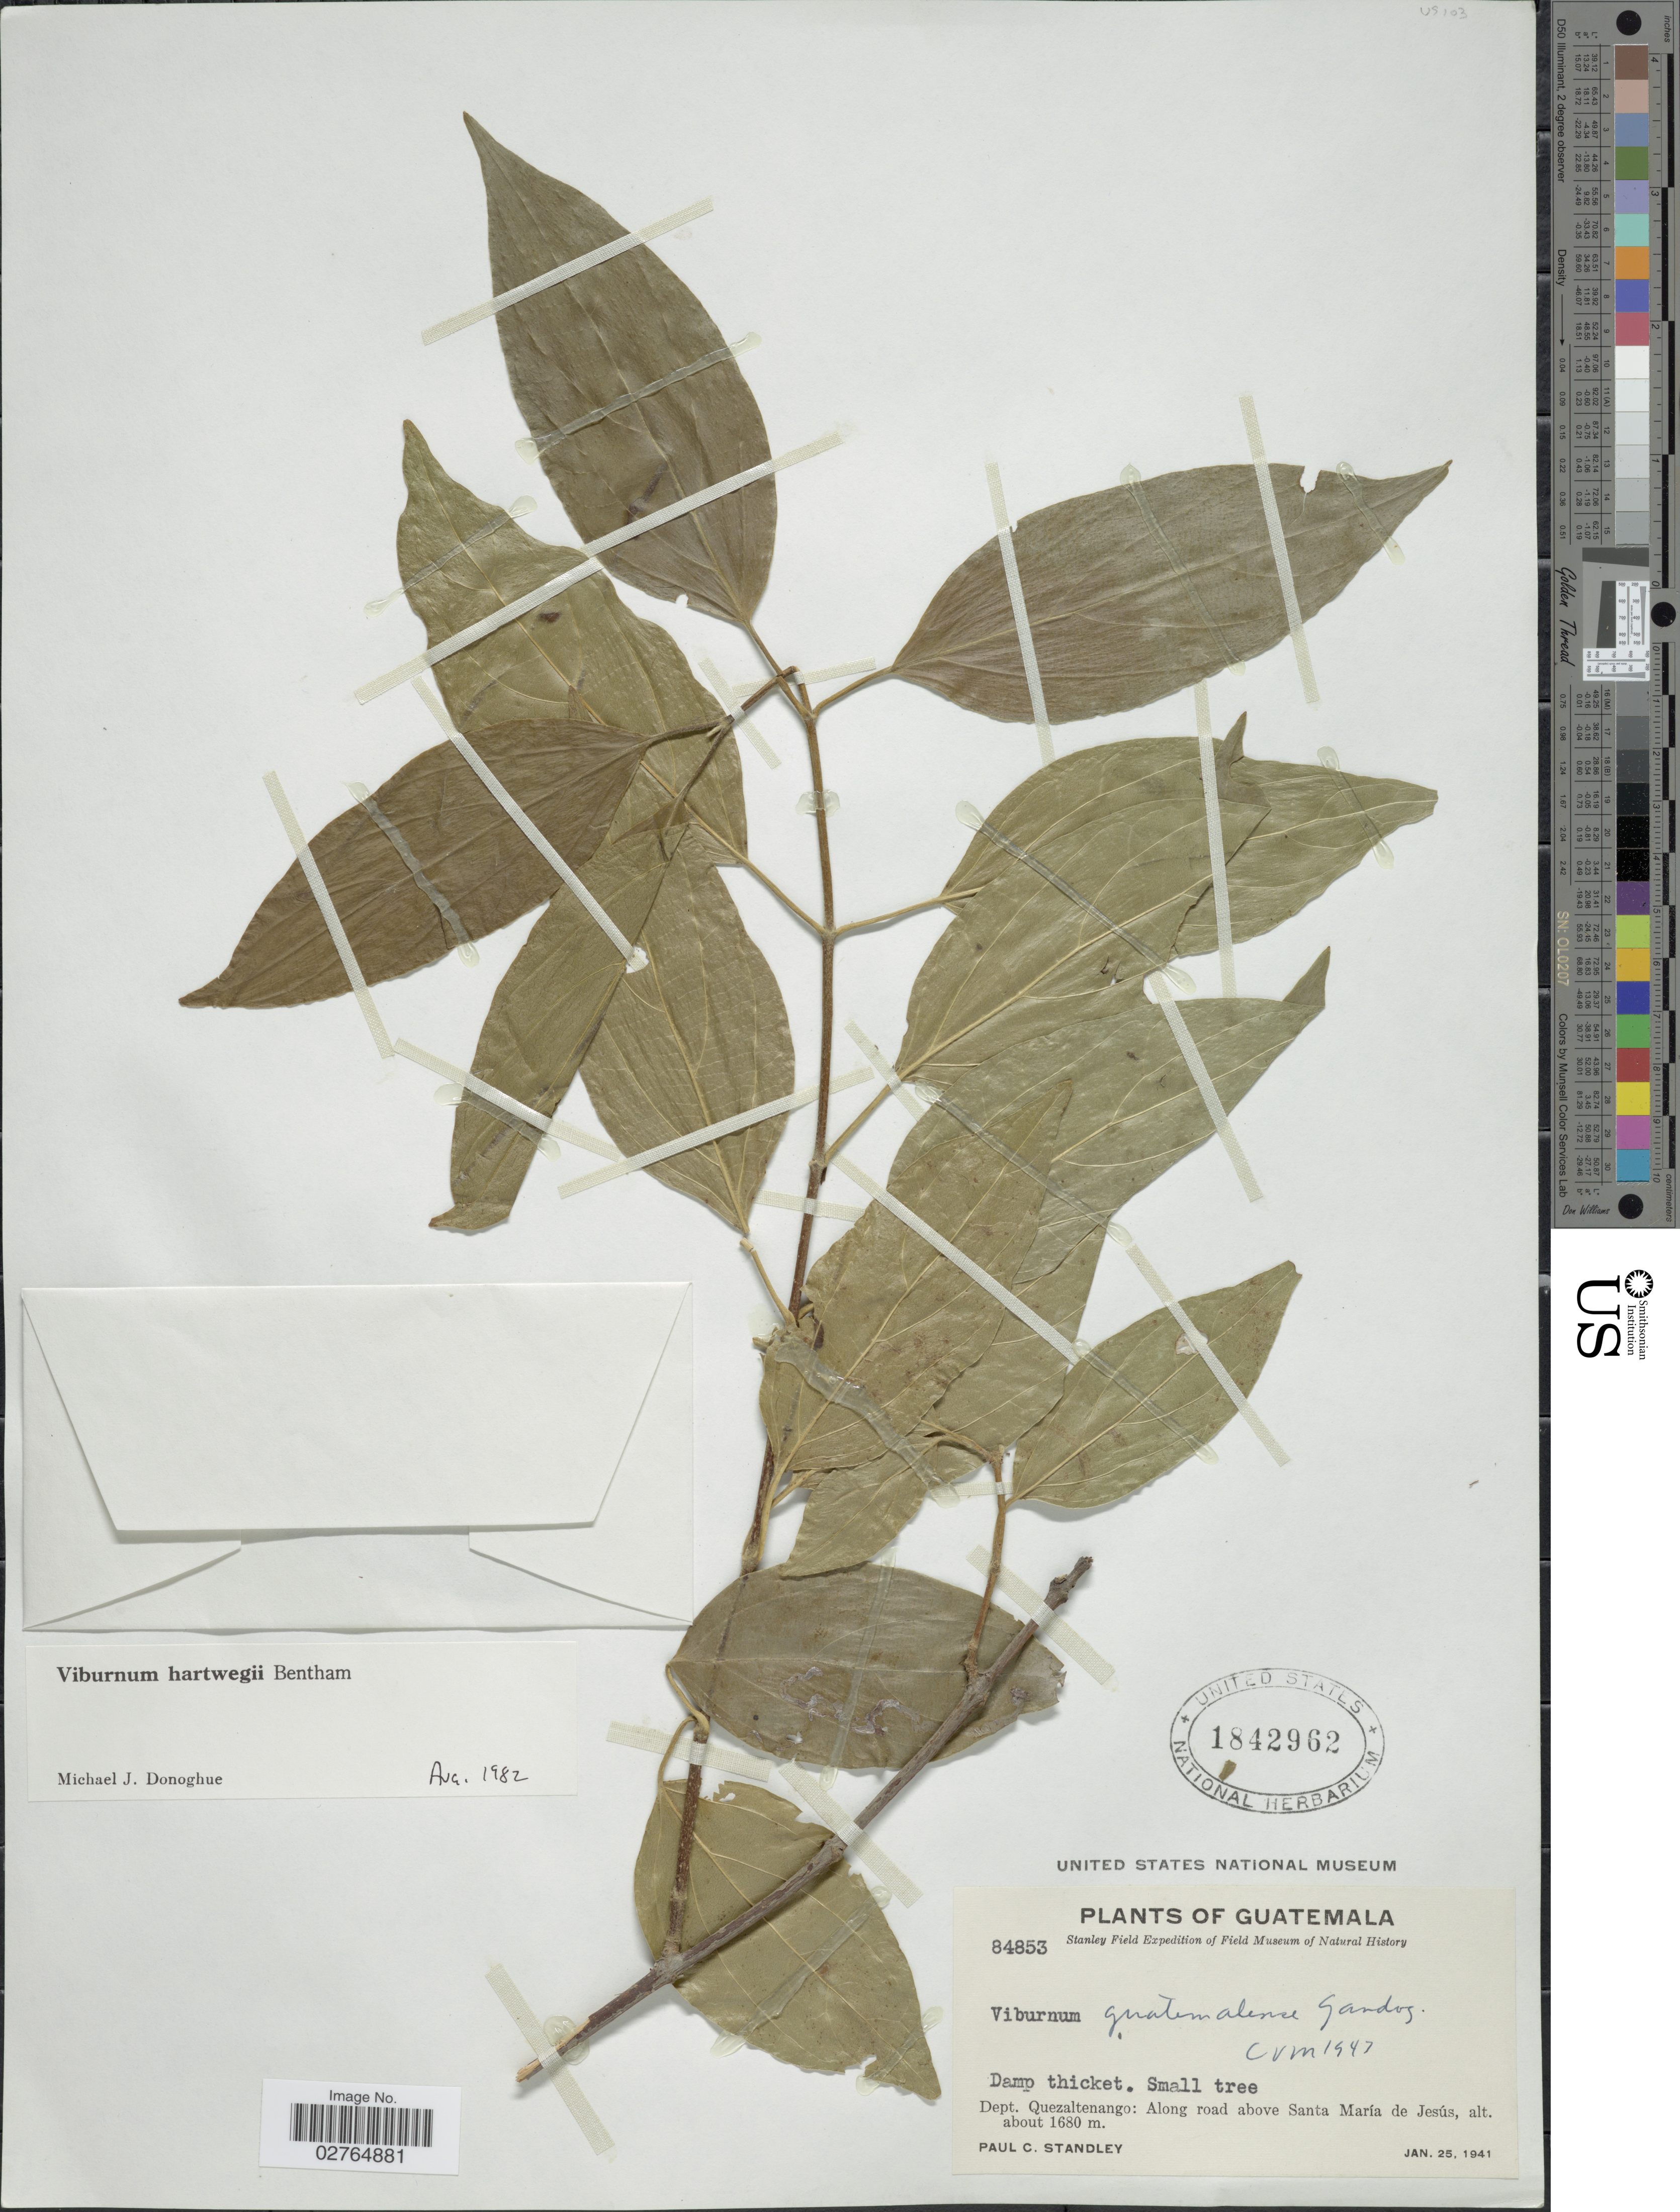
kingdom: Plantae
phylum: Tracheophyta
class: Magnoliopsida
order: Dipsacales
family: Viburnaceae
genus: Viburnum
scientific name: Viburnum hartwegii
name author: Benth.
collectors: P. C. Standley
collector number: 84853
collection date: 1941-01-25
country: Guatemala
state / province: Quetzaltenango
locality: Dept. Quezaltenango: Along road above Santa María de Jesús.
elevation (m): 1680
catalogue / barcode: US 1842962